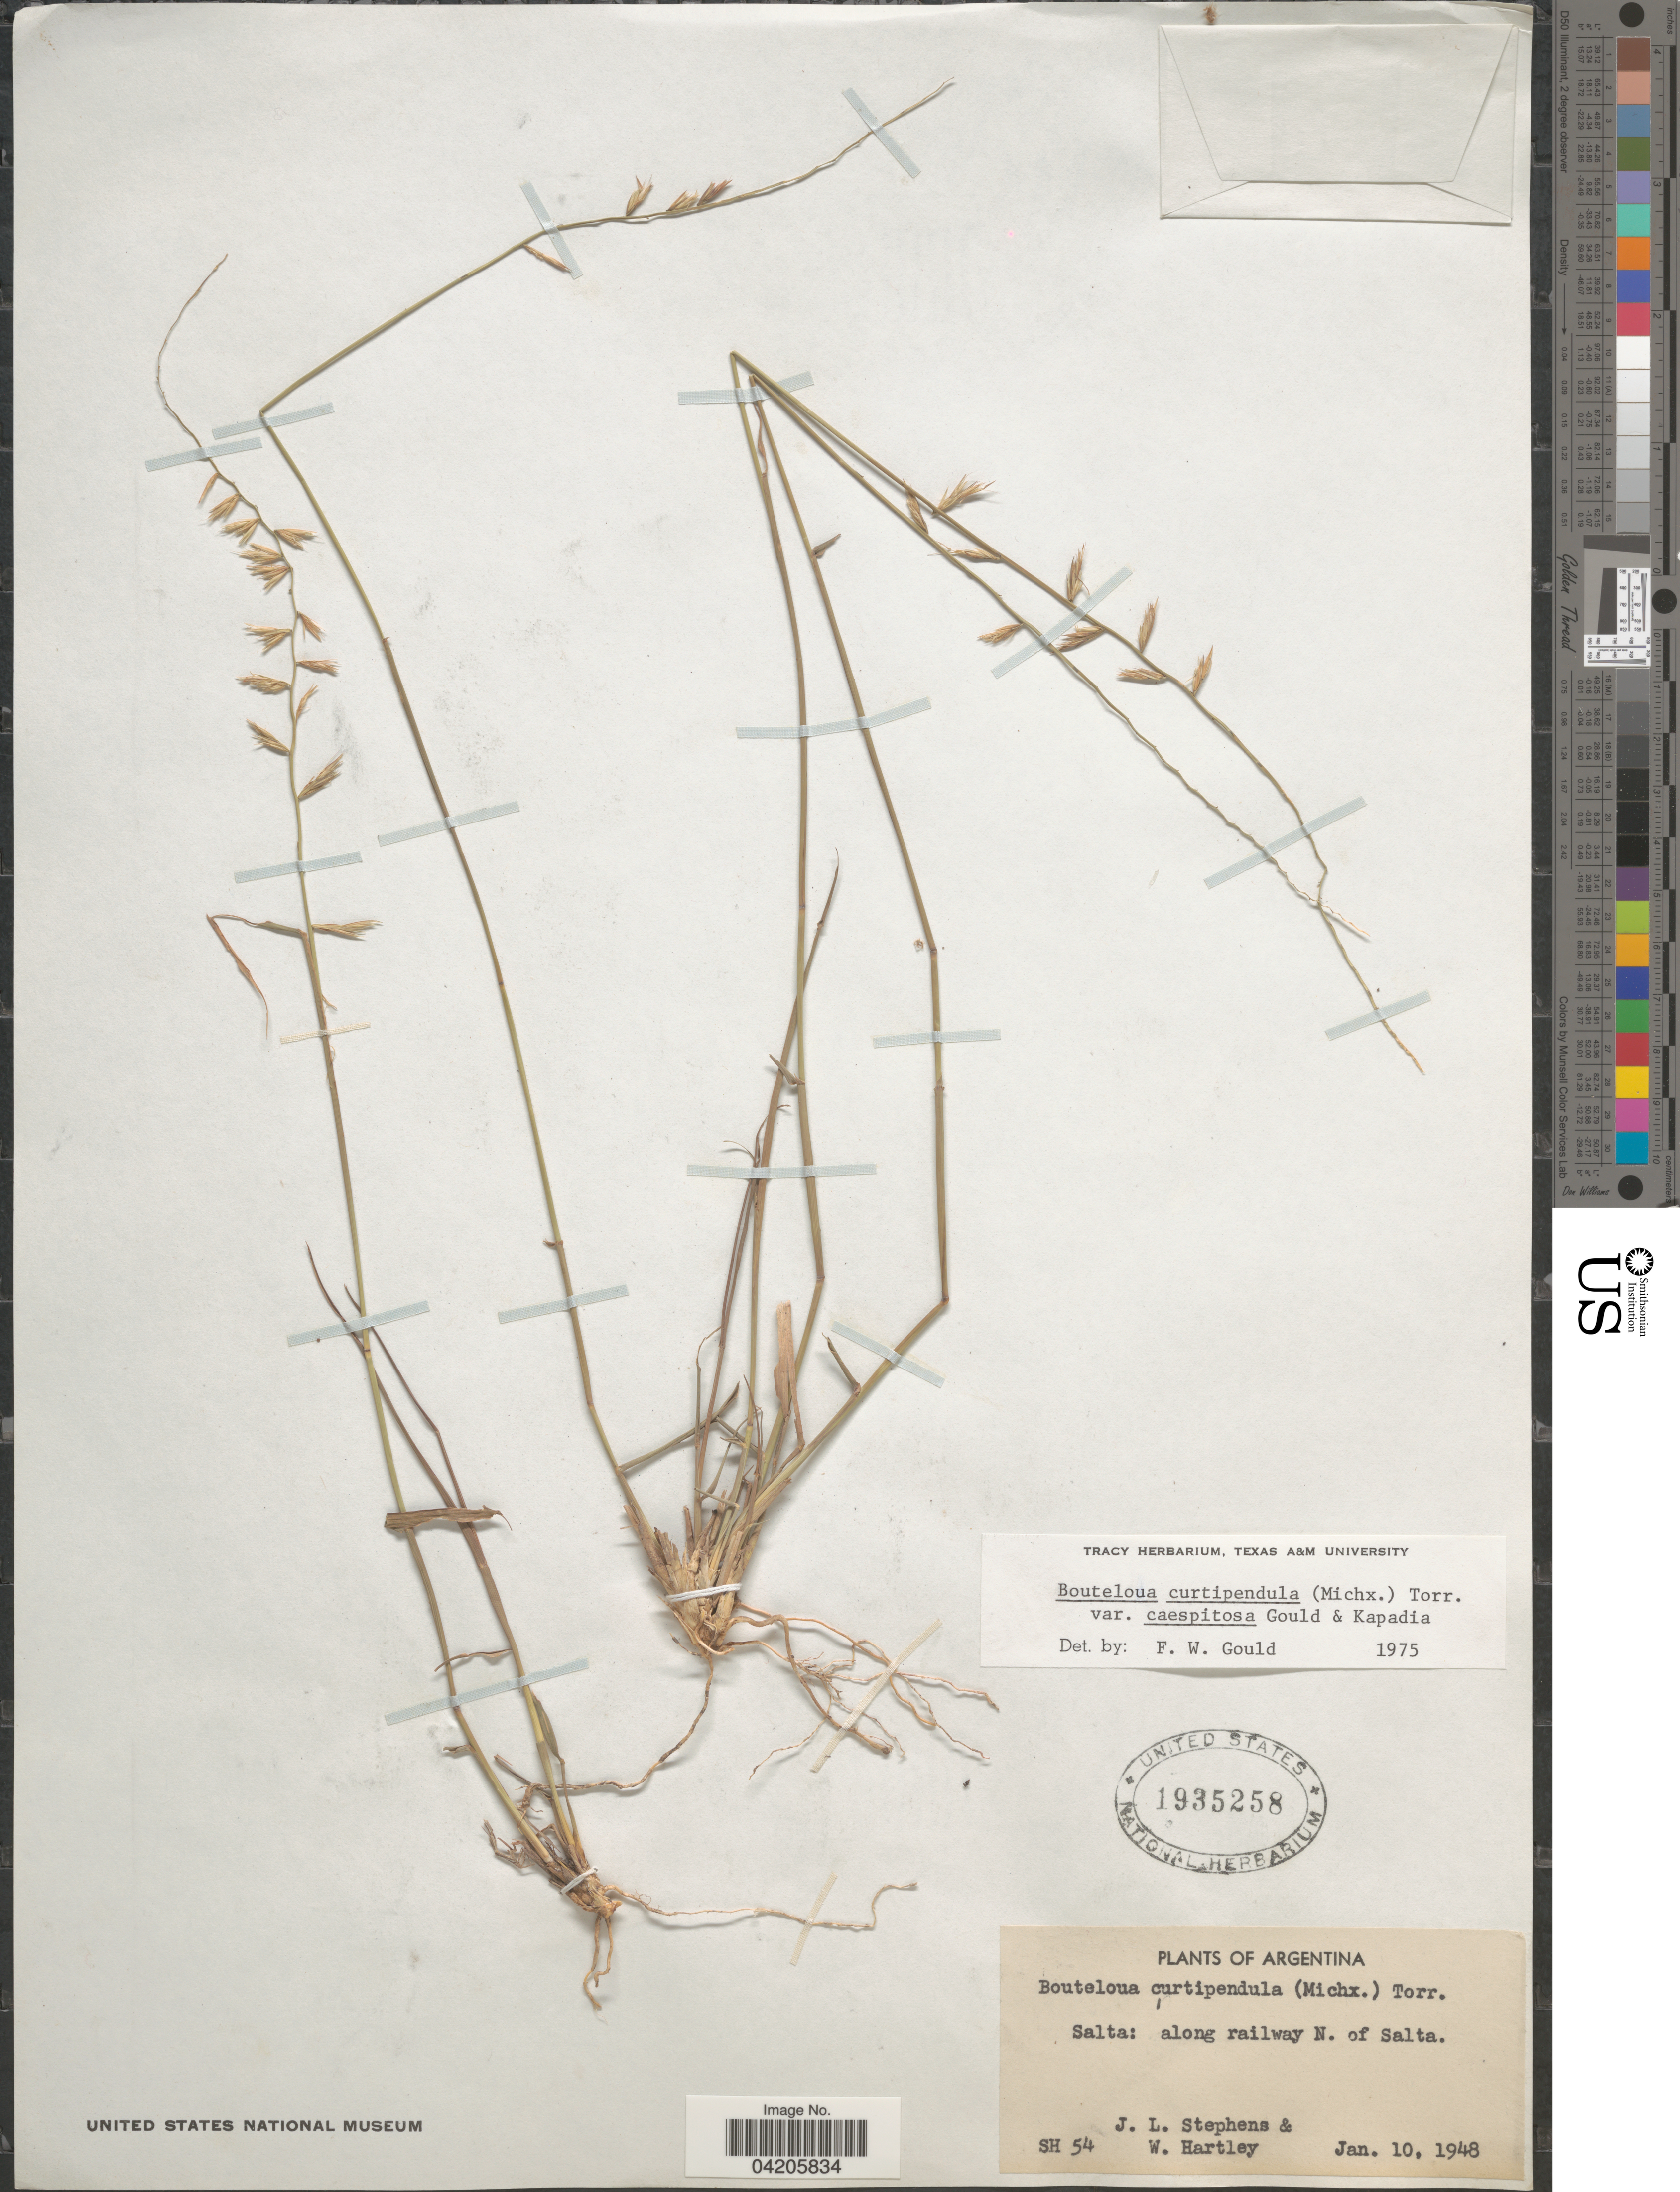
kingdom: Plantae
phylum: Tracheophyta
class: Liliopsida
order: Poales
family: Poaceae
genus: Bouteloua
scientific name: Bouteloua curtipendula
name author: (Michx.) Torr.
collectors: J. Stephens & W. Hartley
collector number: SH54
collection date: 1948-01-10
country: Argentina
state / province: Salta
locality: Along railway N. of Salta.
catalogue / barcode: US 1935258